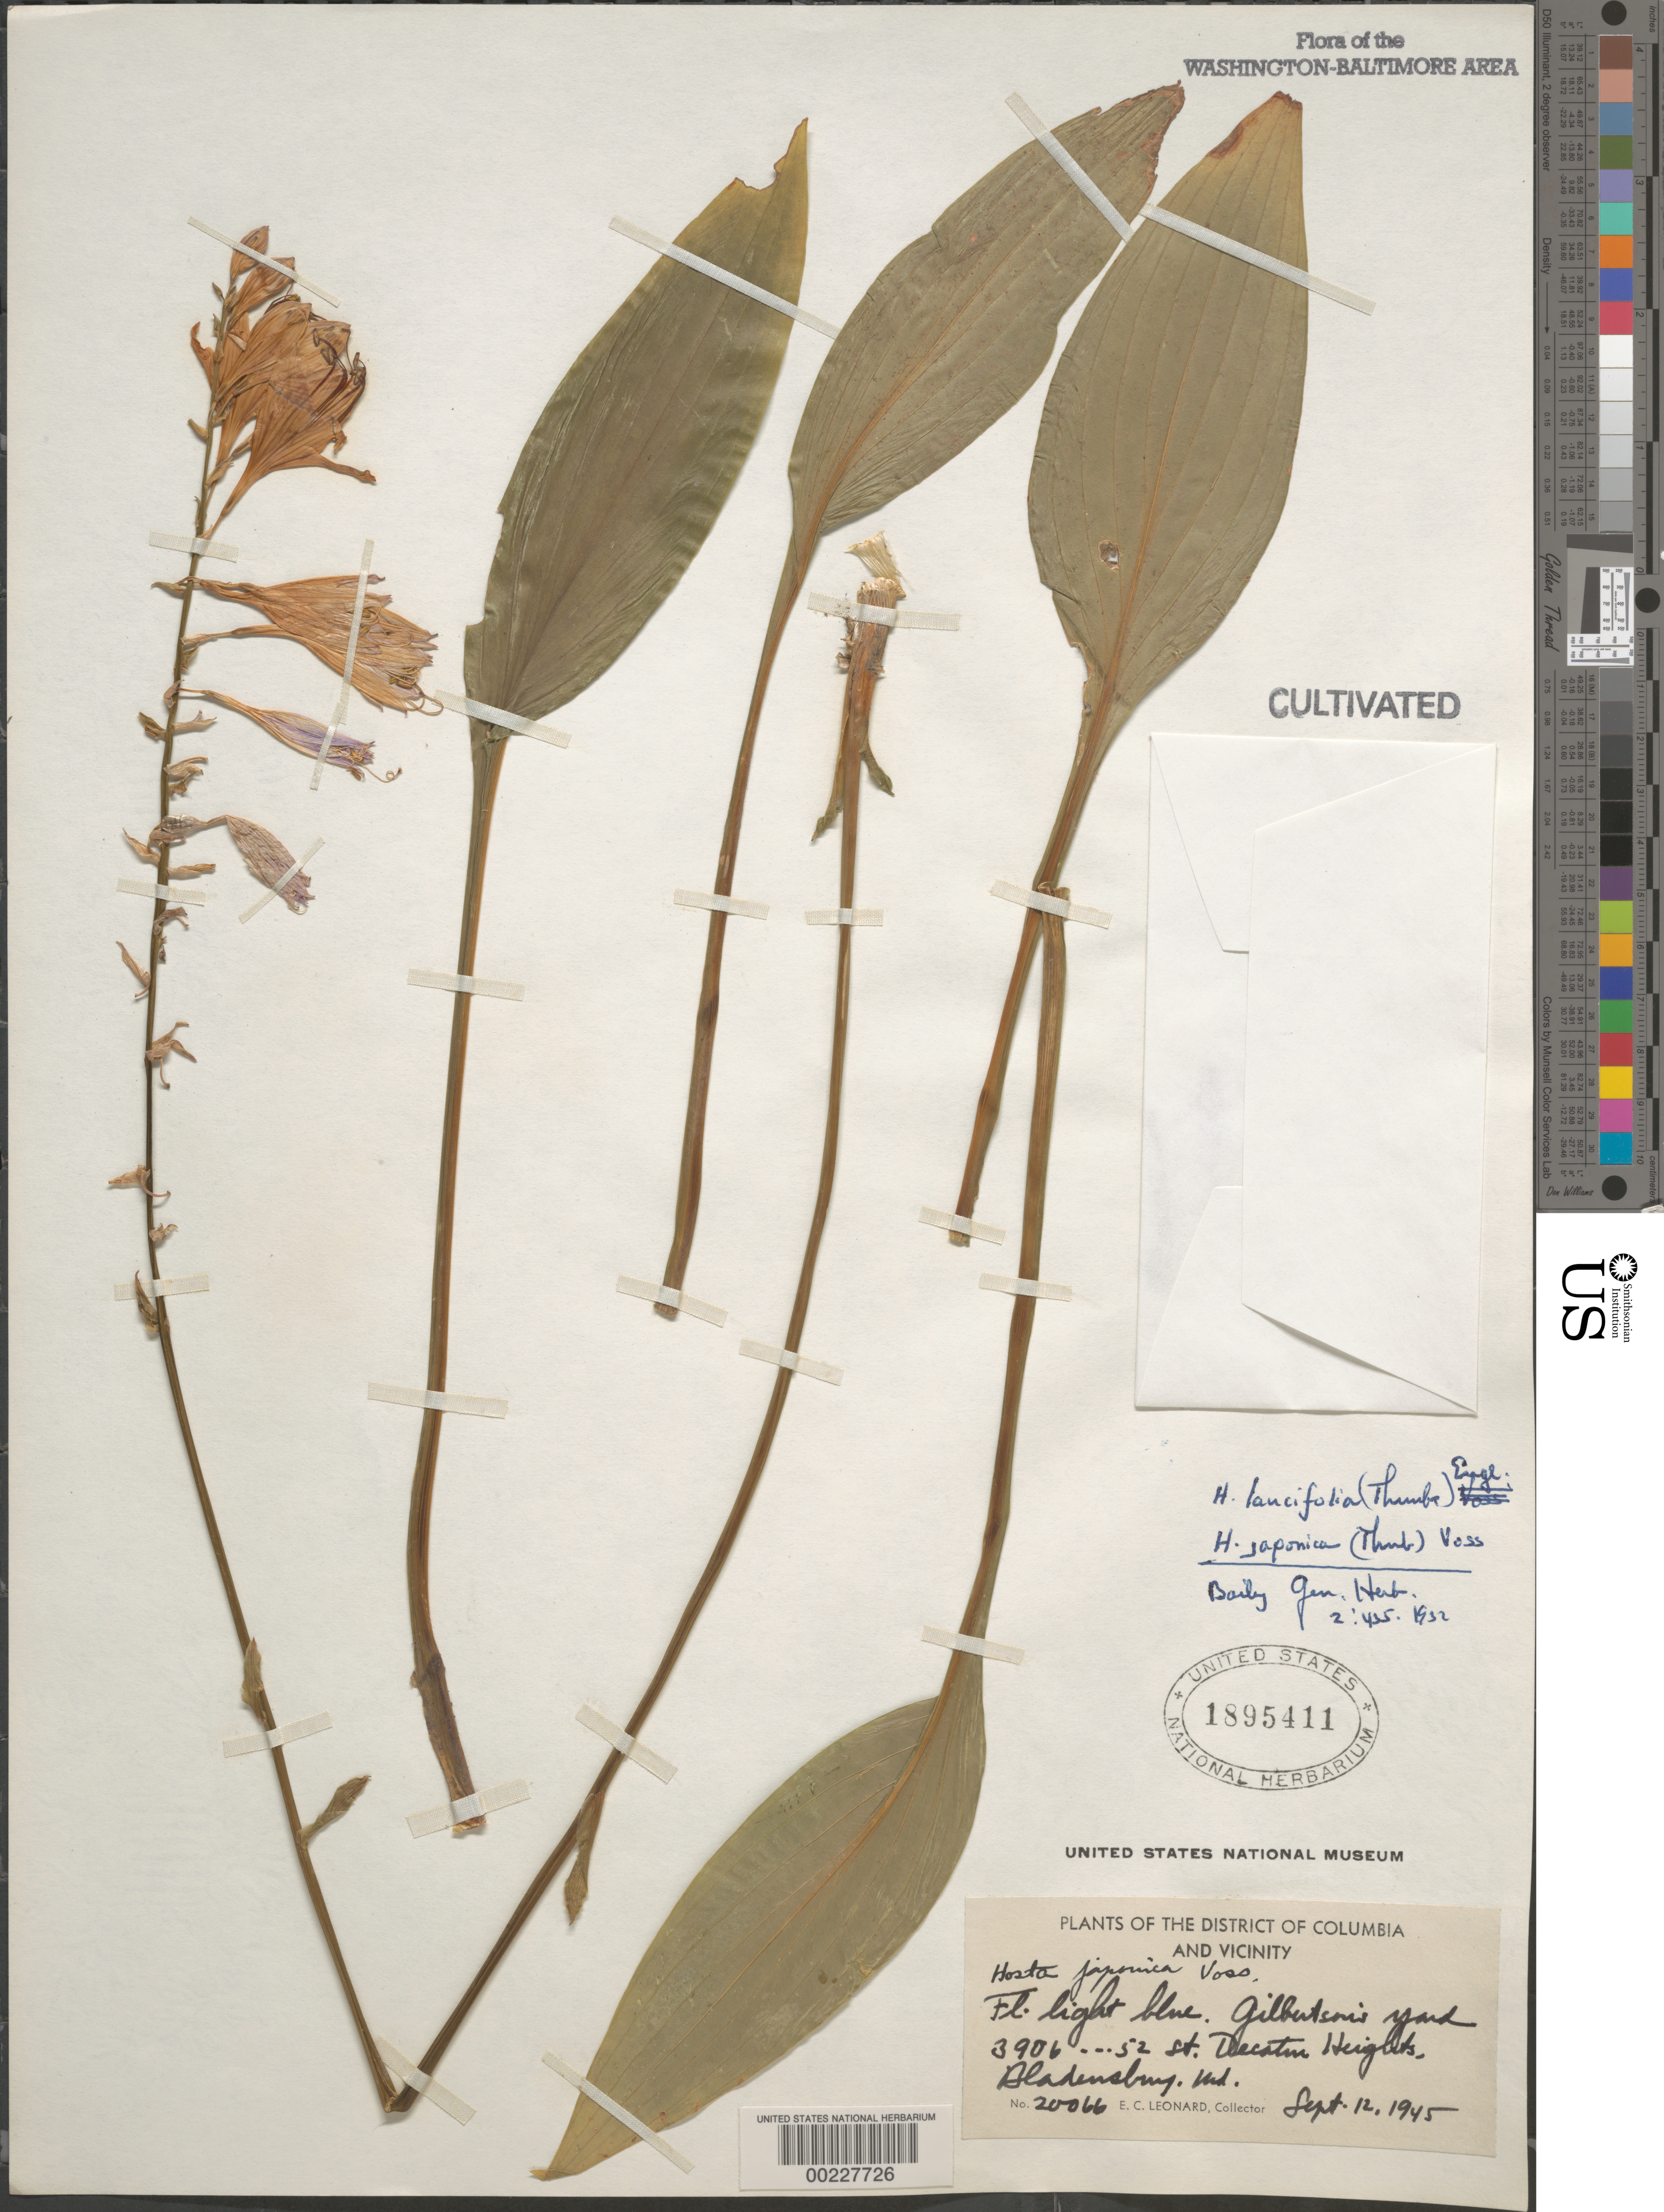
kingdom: Plantae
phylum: Tracheophyta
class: Liliopsida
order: Asparagales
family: Asparagaceae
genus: Hosta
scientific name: Hosta lancifolia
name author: Engl.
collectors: E. C. Leonard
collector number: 20066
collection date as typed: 12 Sep 1945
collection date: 1945-09-12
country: United States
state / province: Maryland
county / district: Prince George's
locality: Bladensburg, 3906 52 St., Decatur Heights, Gilbertson's Yard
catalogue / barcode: US 1895411